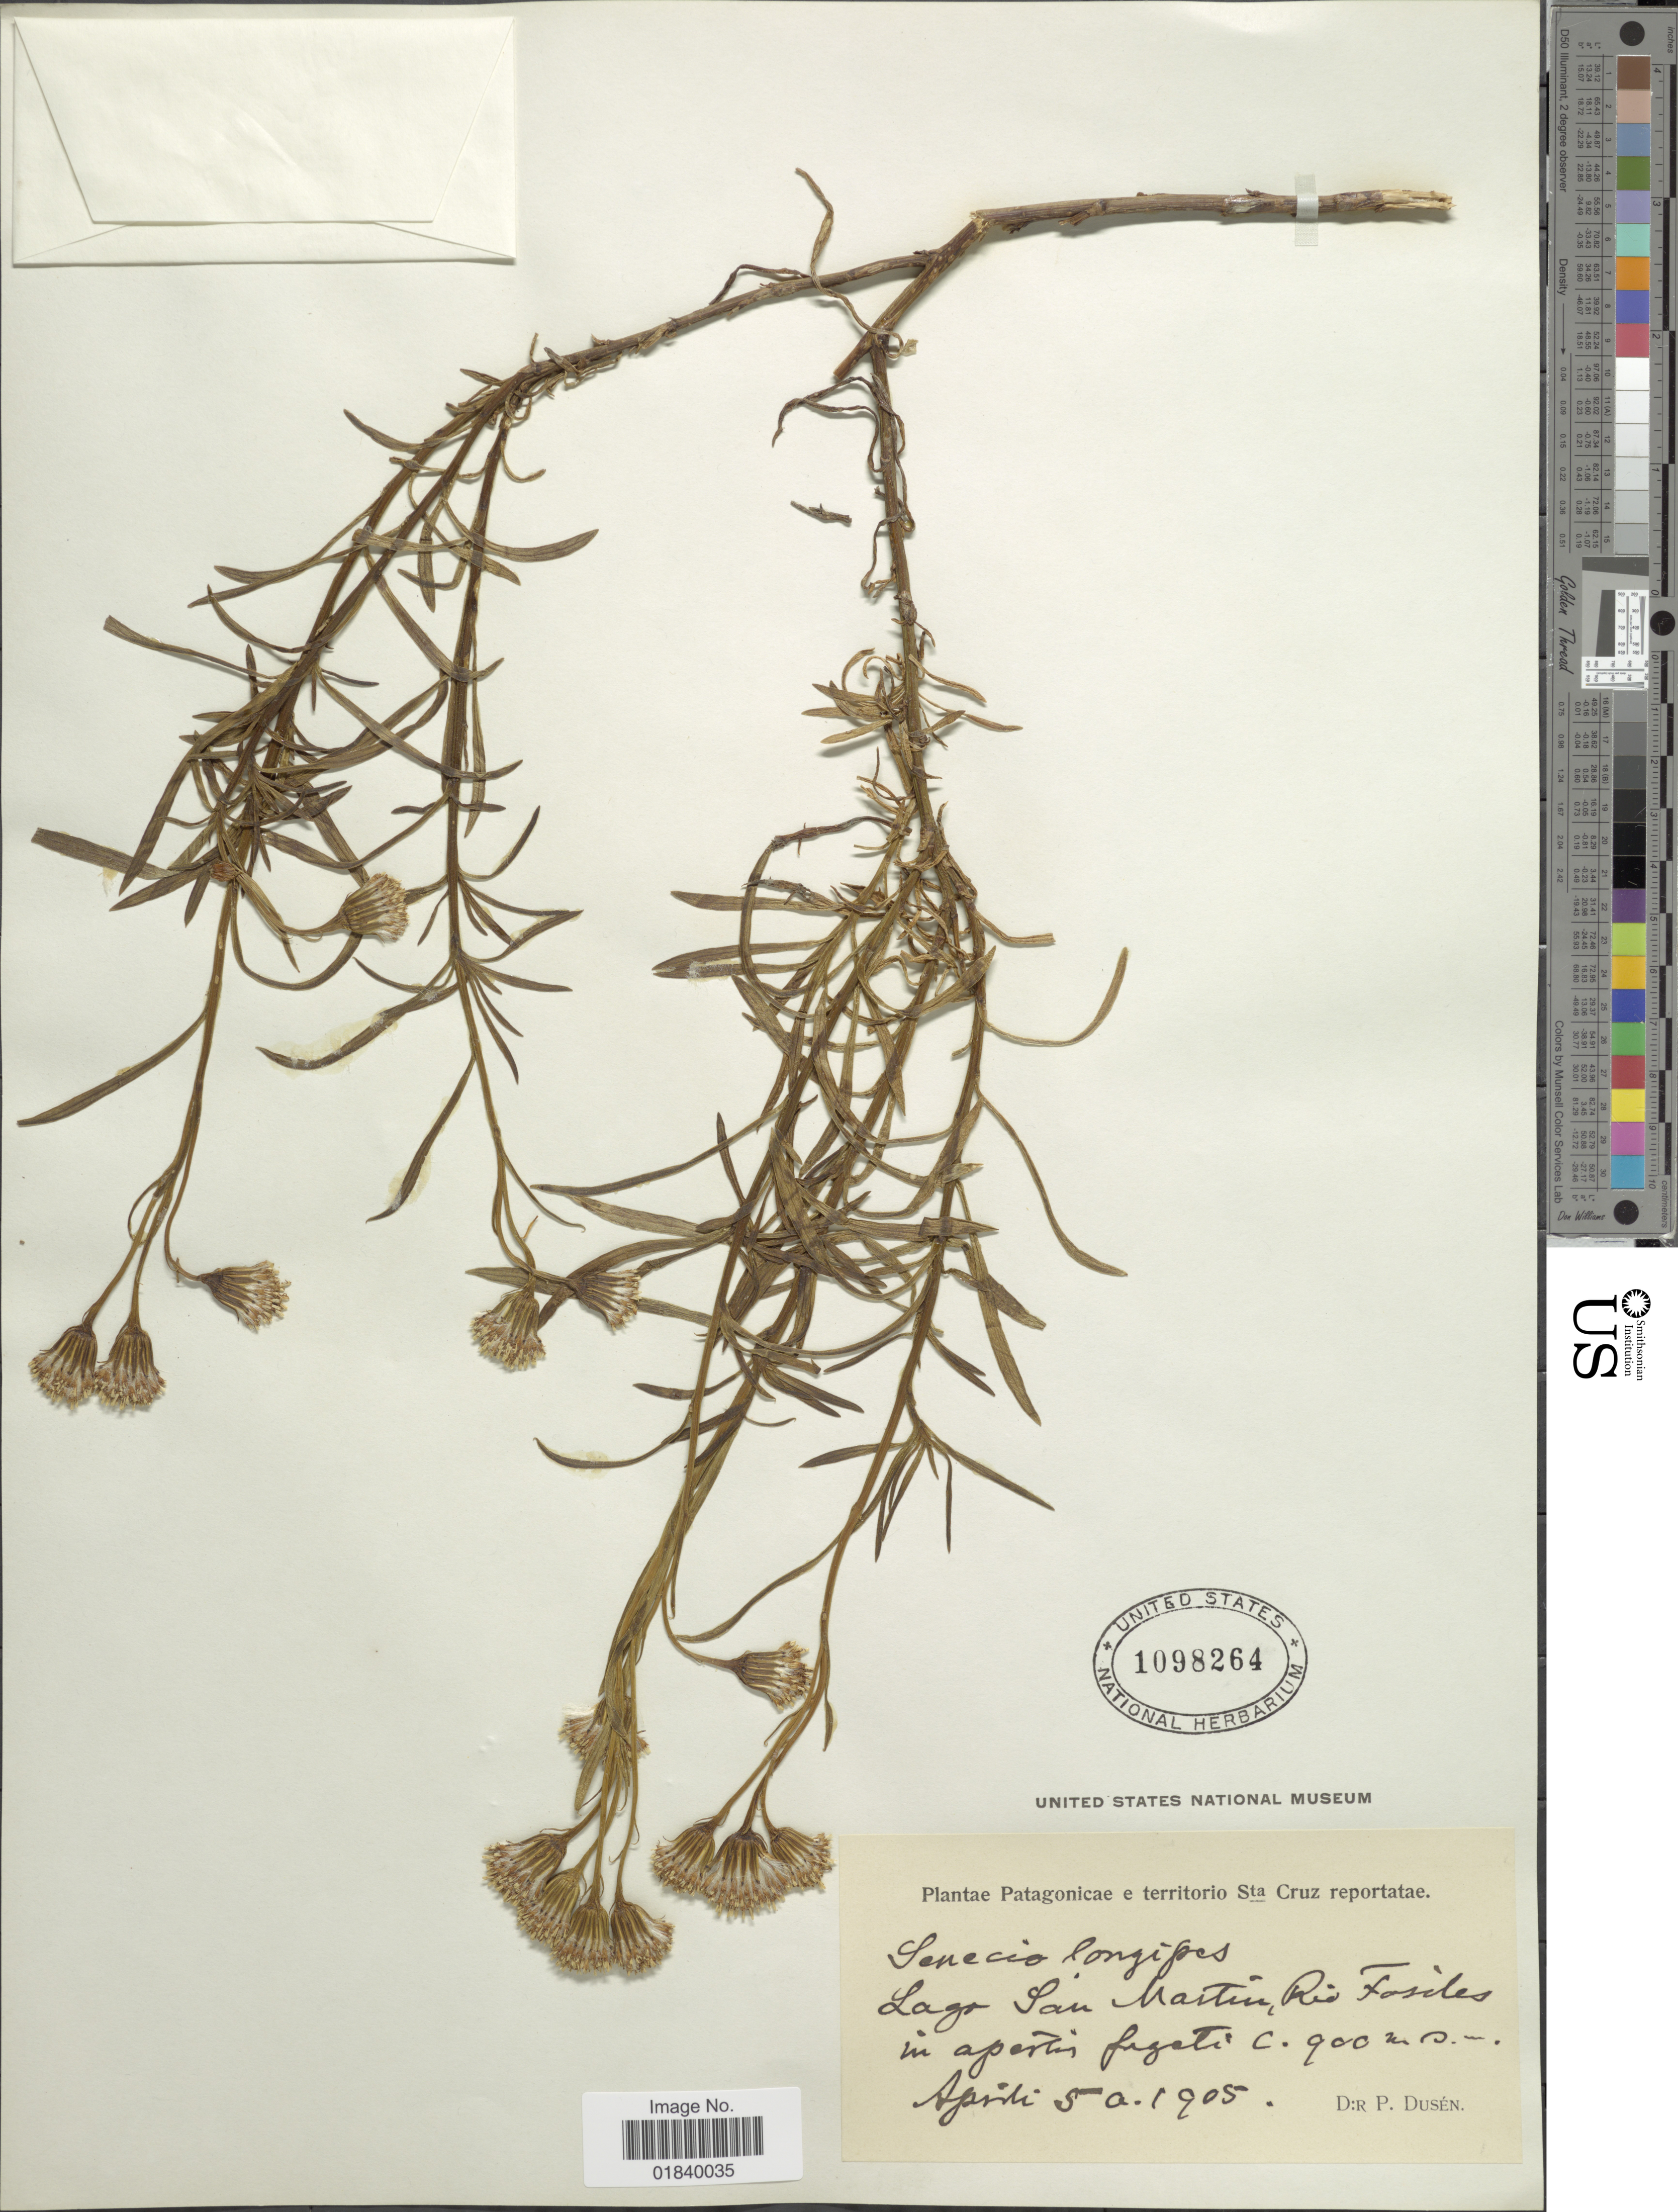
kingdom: Plantae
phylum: Tracheophyta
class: Magnoliopsida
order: Asterales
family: Asteraceae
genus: Kleinia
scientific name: Kleinia grantii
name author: (Oliv. & Hieron.) Hook. f.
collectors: P. Dusén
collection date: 1905-04-05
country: Argentina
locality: Lago San Martín, Río Fósiles in apertis fageti, Patagonicae e territorio Sta. Cruz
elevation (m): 900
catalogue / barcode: US 1098264